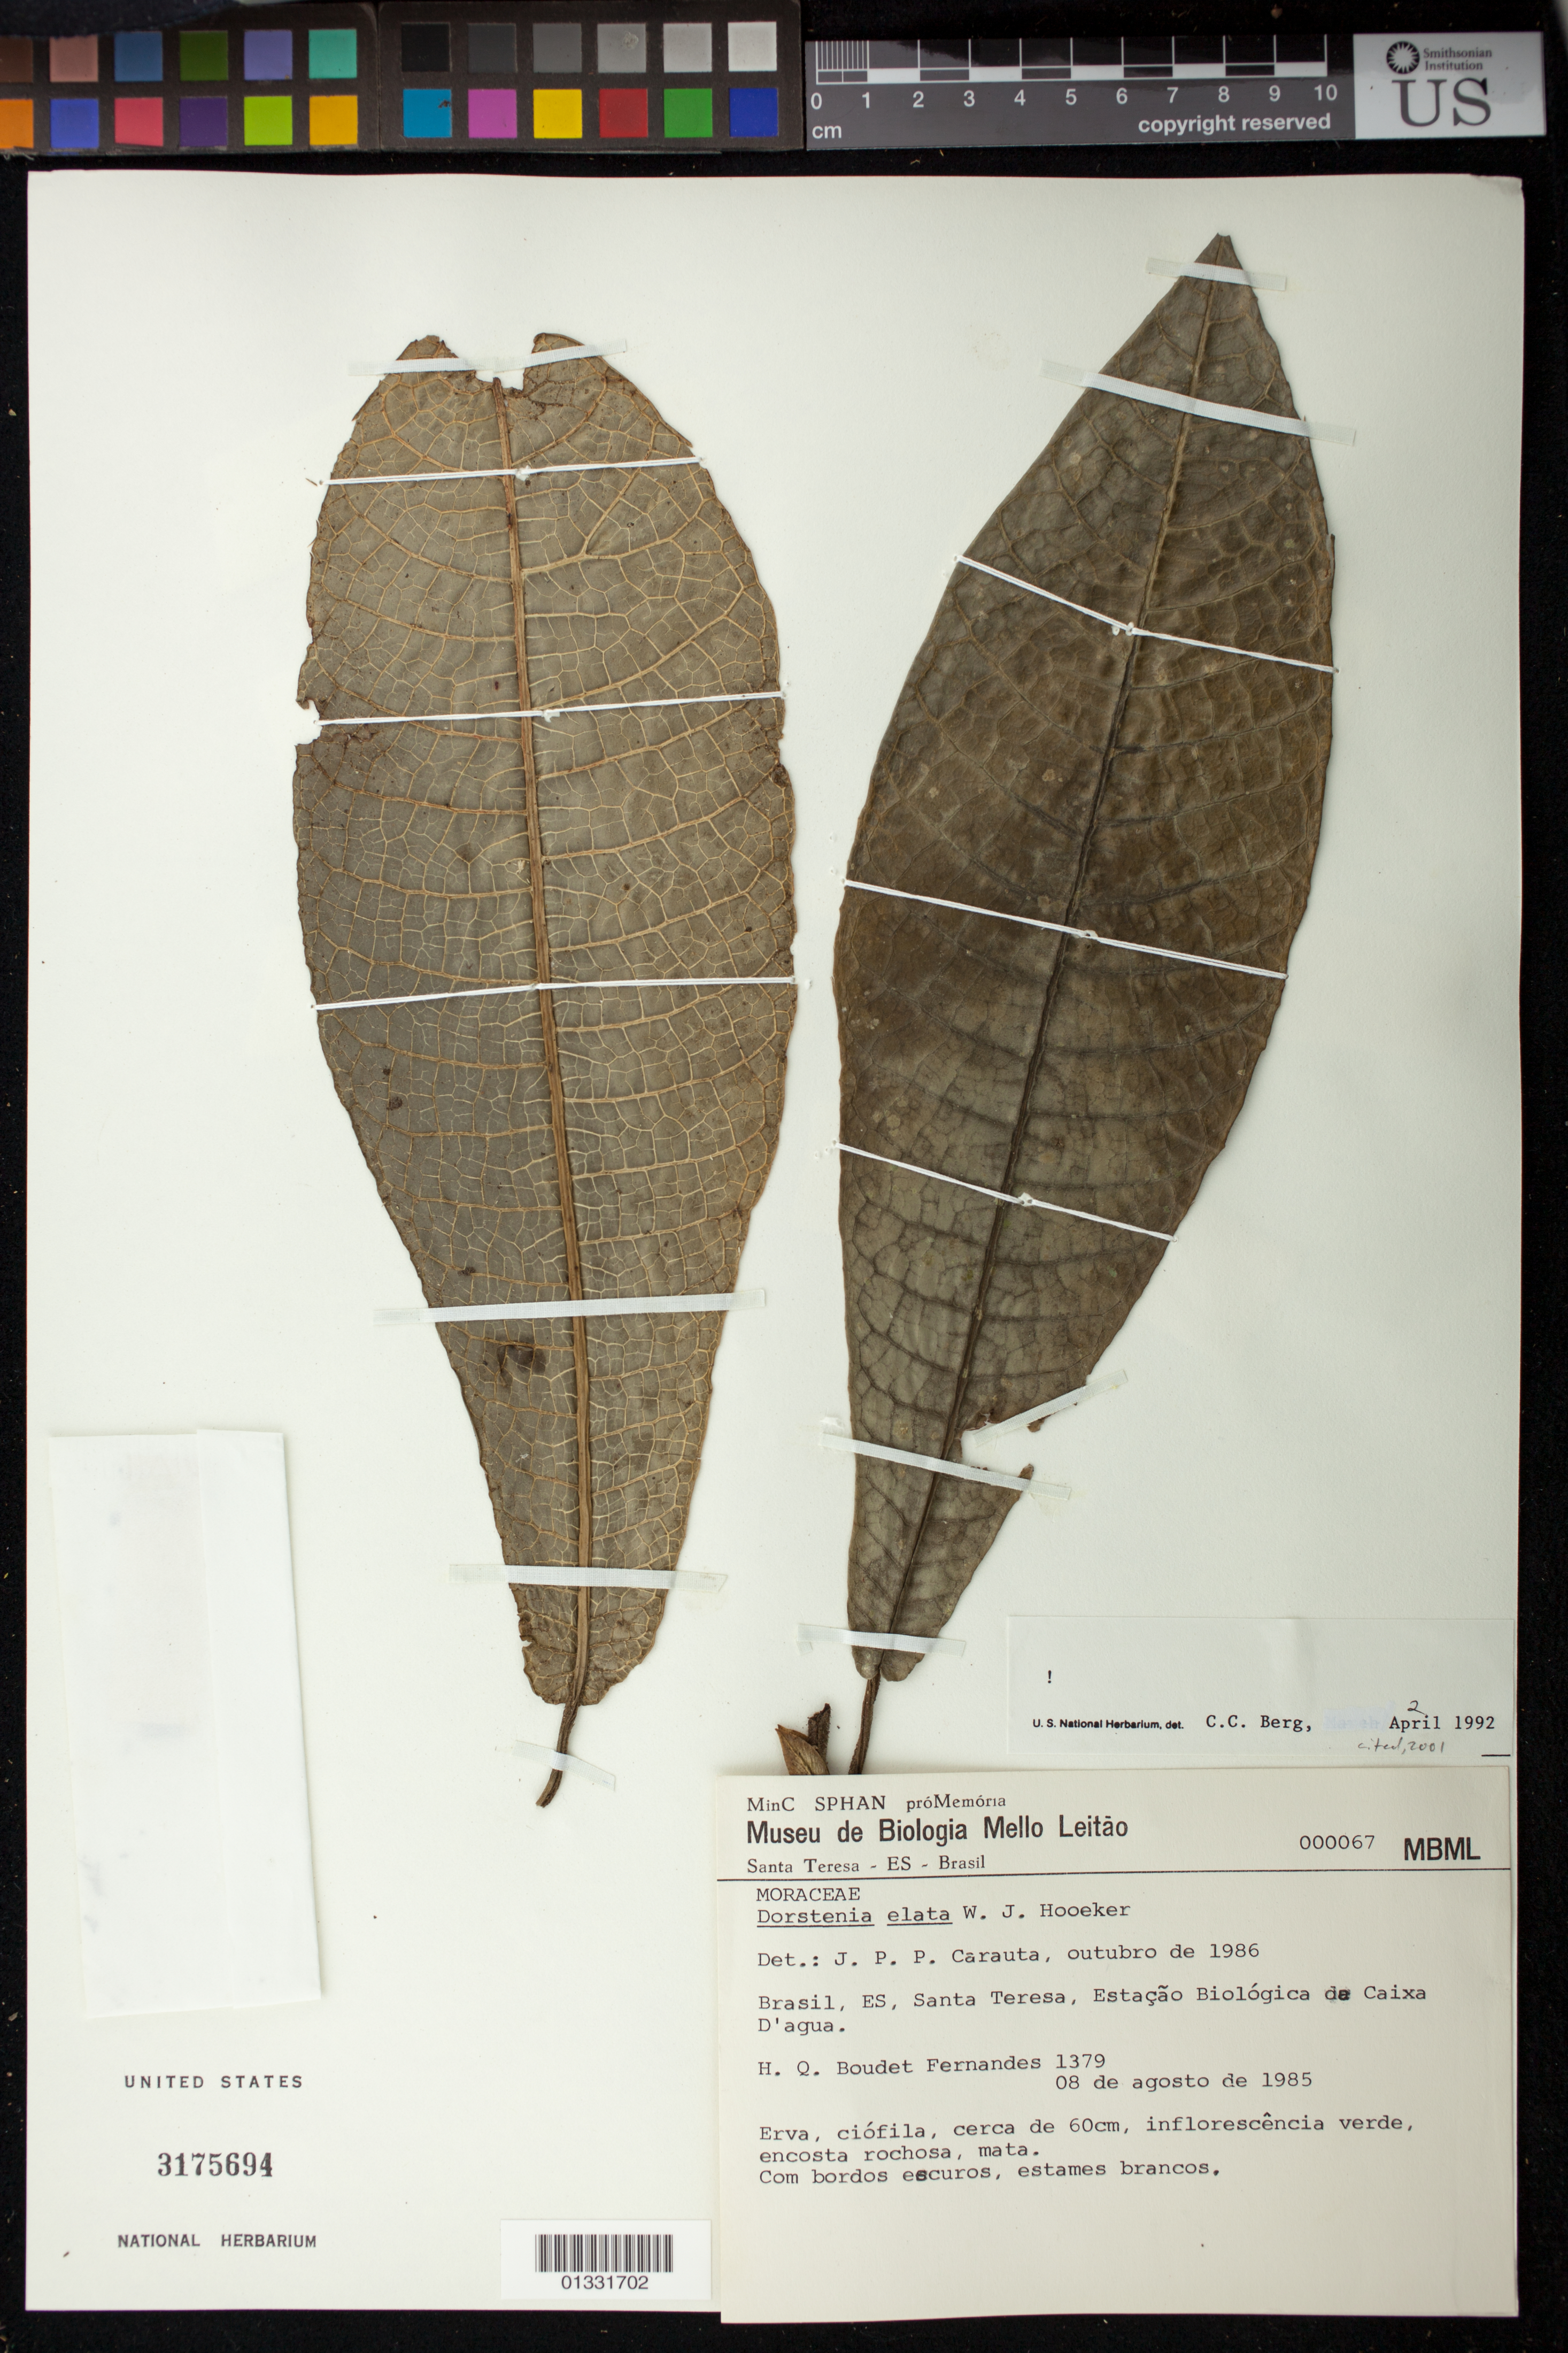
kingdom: Plantae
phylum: Tracheophyta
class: Magnoliopsida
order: Rosales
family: Moraceae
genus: Dorstenia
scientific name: Dorstenia elata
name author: Gardner in Hook.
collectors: H. Q. Boudet Fernandes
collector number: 1379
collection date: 1985-08-08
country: Brazil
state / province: Espírito Santo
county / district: Santa Teresa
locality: Estação Biológica de Caixa D´Água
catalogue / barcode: US 3175694